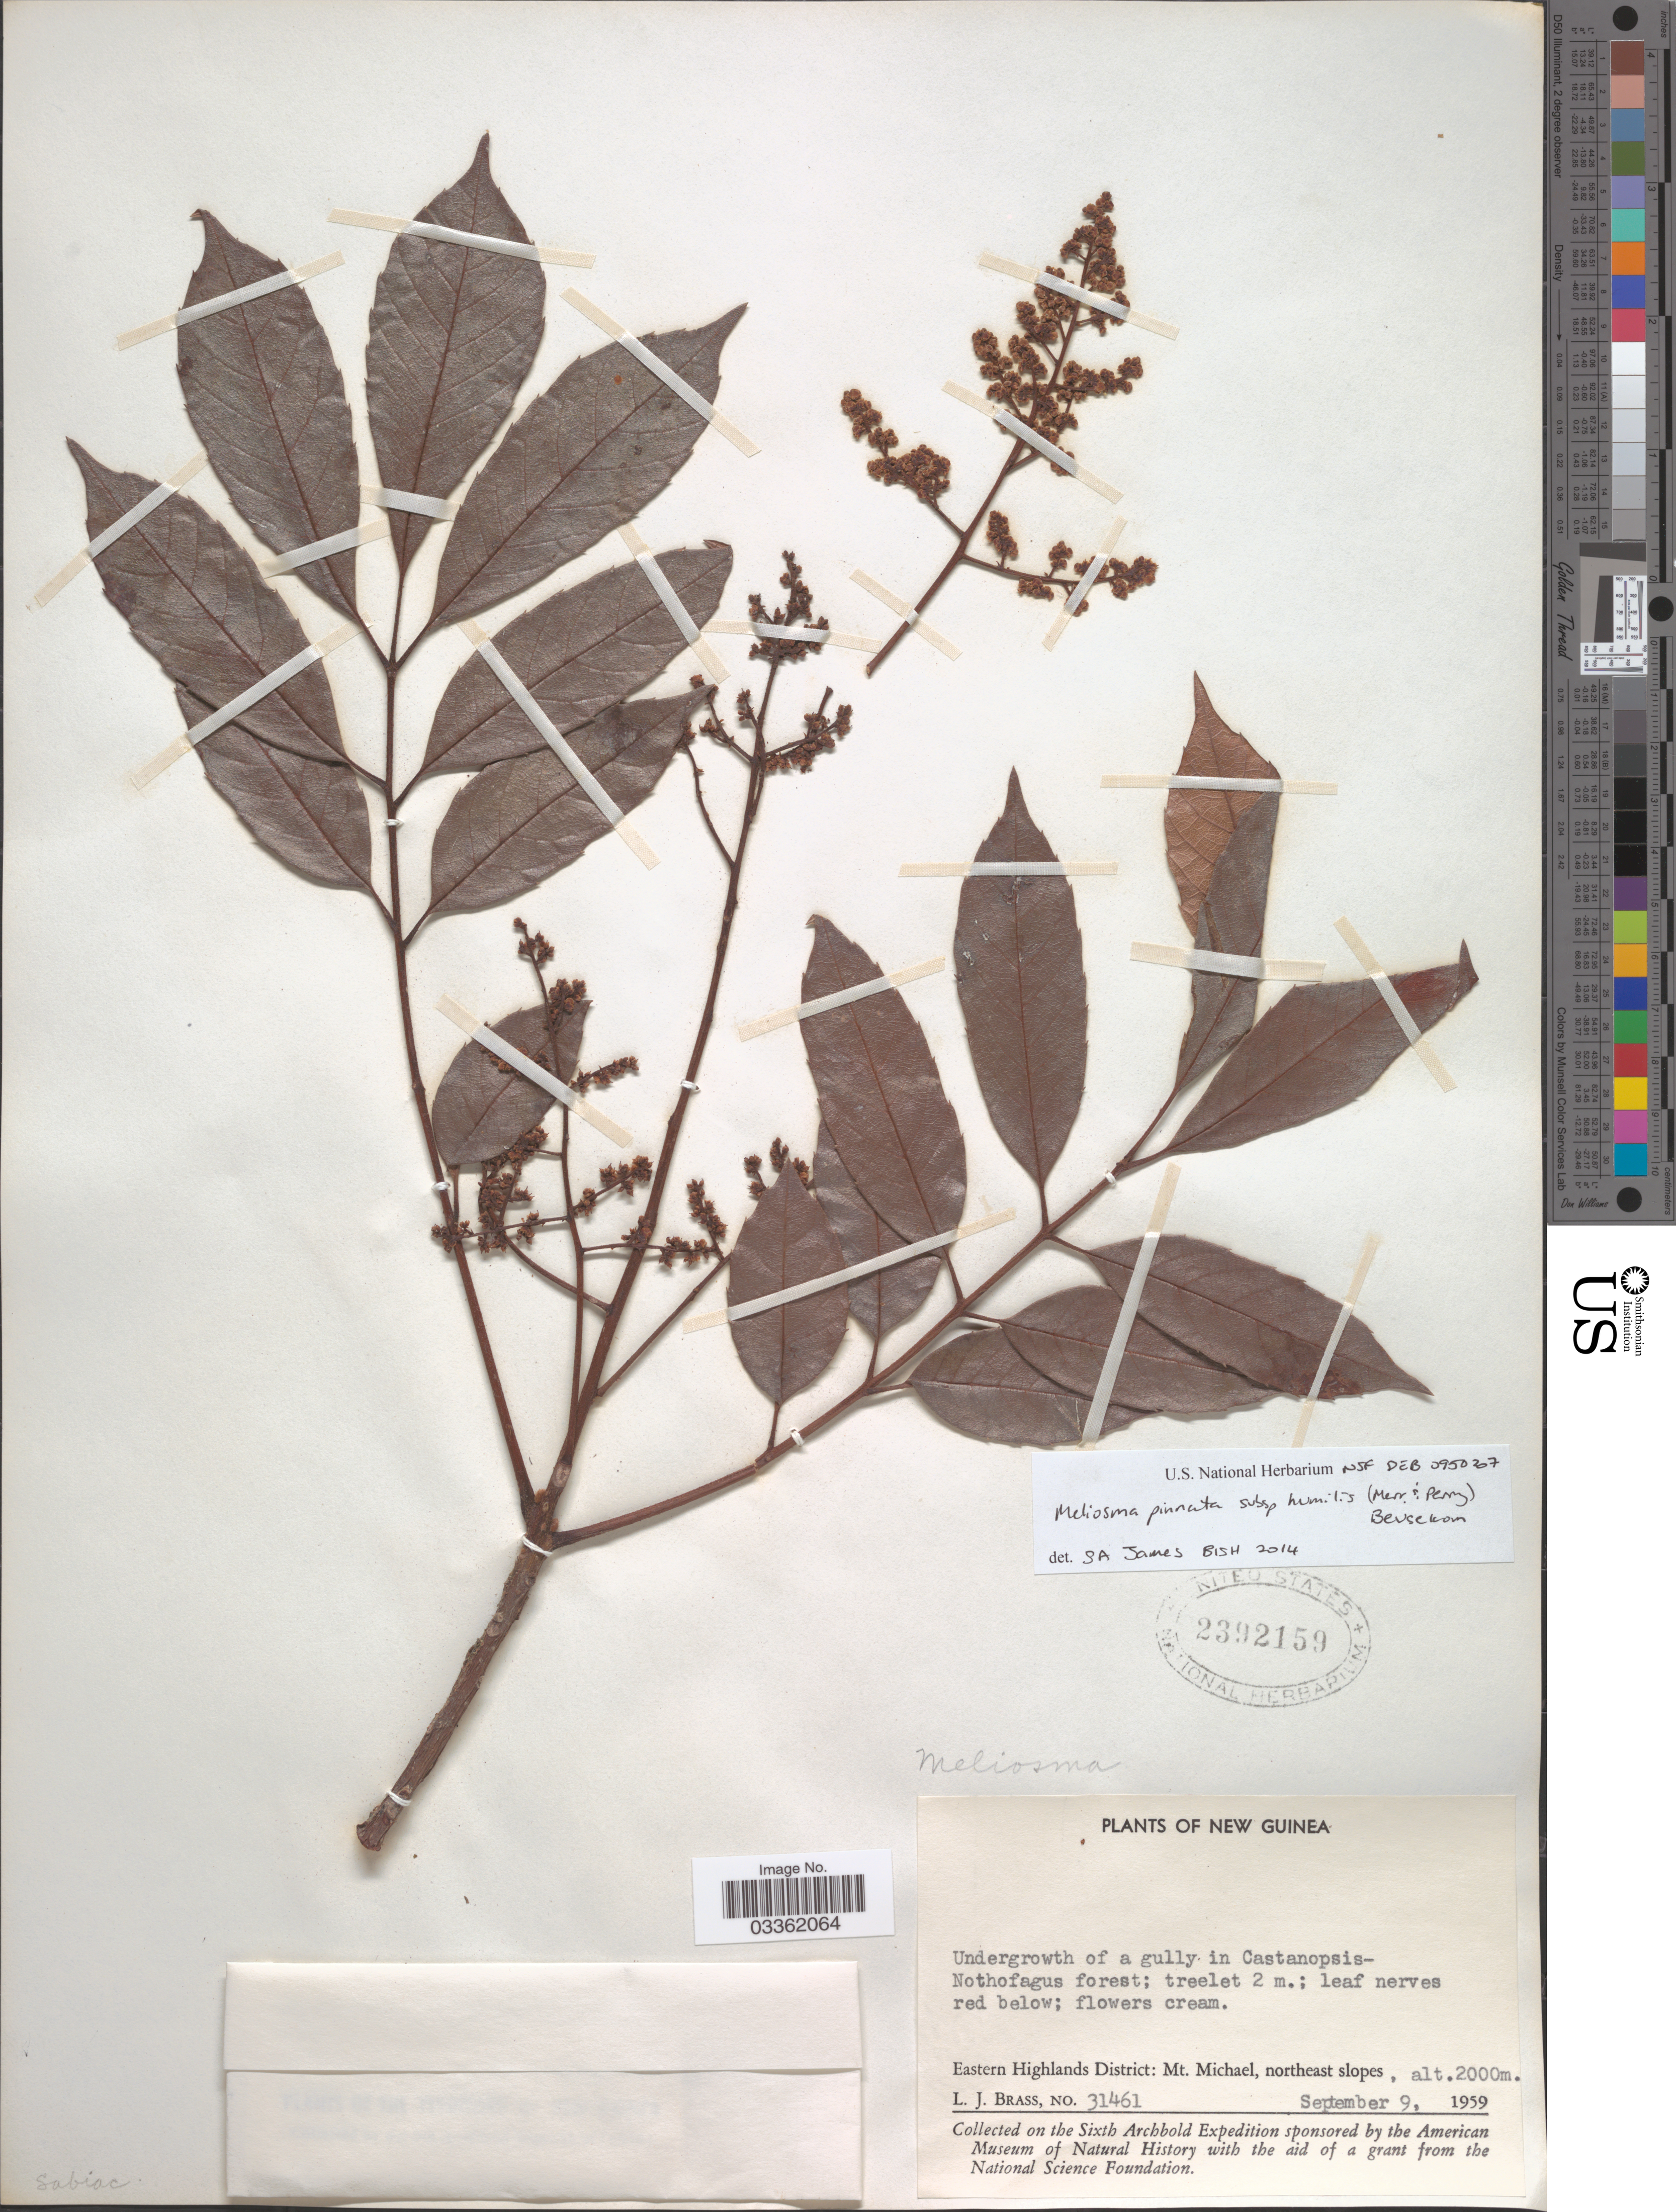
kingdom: Plantae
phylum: Tracheophyta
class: Magnoliopsida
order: Proteales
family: Sabiaceae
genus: Meliosma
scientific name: Meliosma pinnata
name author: Maxim.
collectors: L. J. Brass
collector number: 31461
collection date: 1959-09-09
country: Papua New Guinea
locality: Eastern Highlands District: Mt. Michael, northeast slopes.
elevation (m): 2000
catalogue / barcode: US 2392159